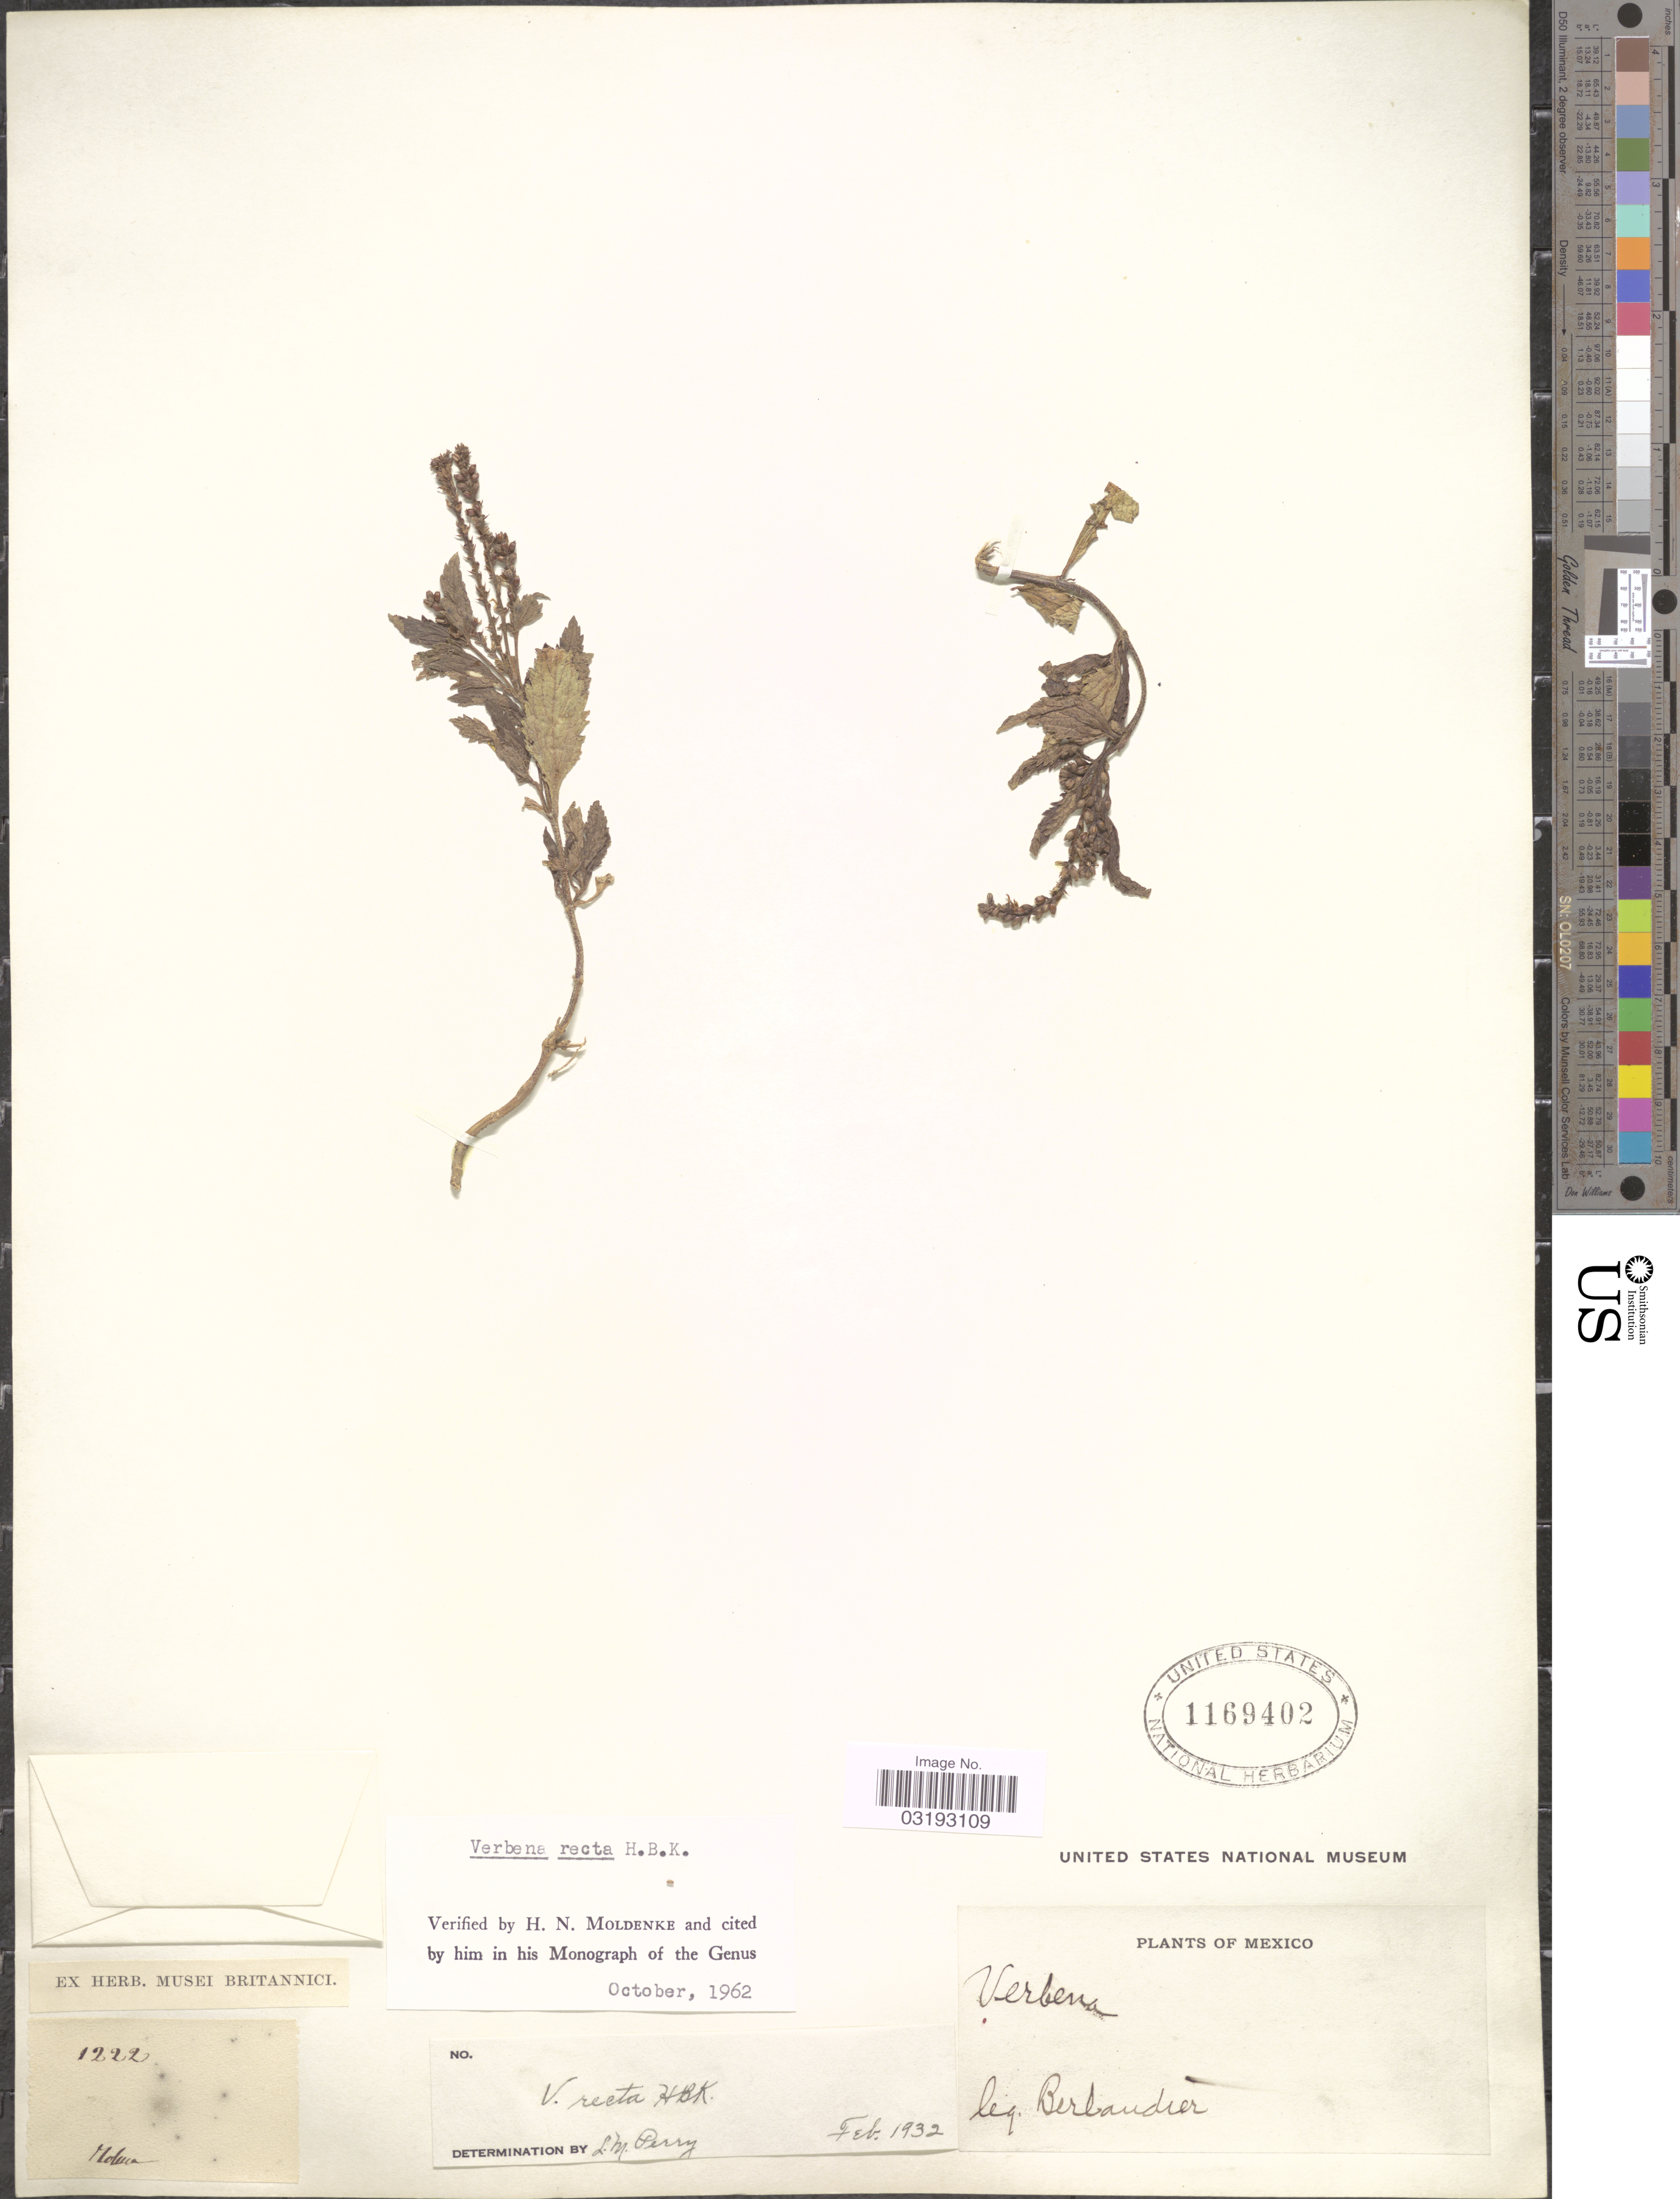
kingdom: Plantae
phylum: Tracheophyta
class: Magnoliopsida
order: Lamiales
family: Verbenaceae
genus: Verbena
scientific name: Verbena recta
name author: Kunth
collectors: J. L. Berlandier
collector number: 1222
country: Mexico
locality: Toluca.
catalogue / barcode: US 1169402